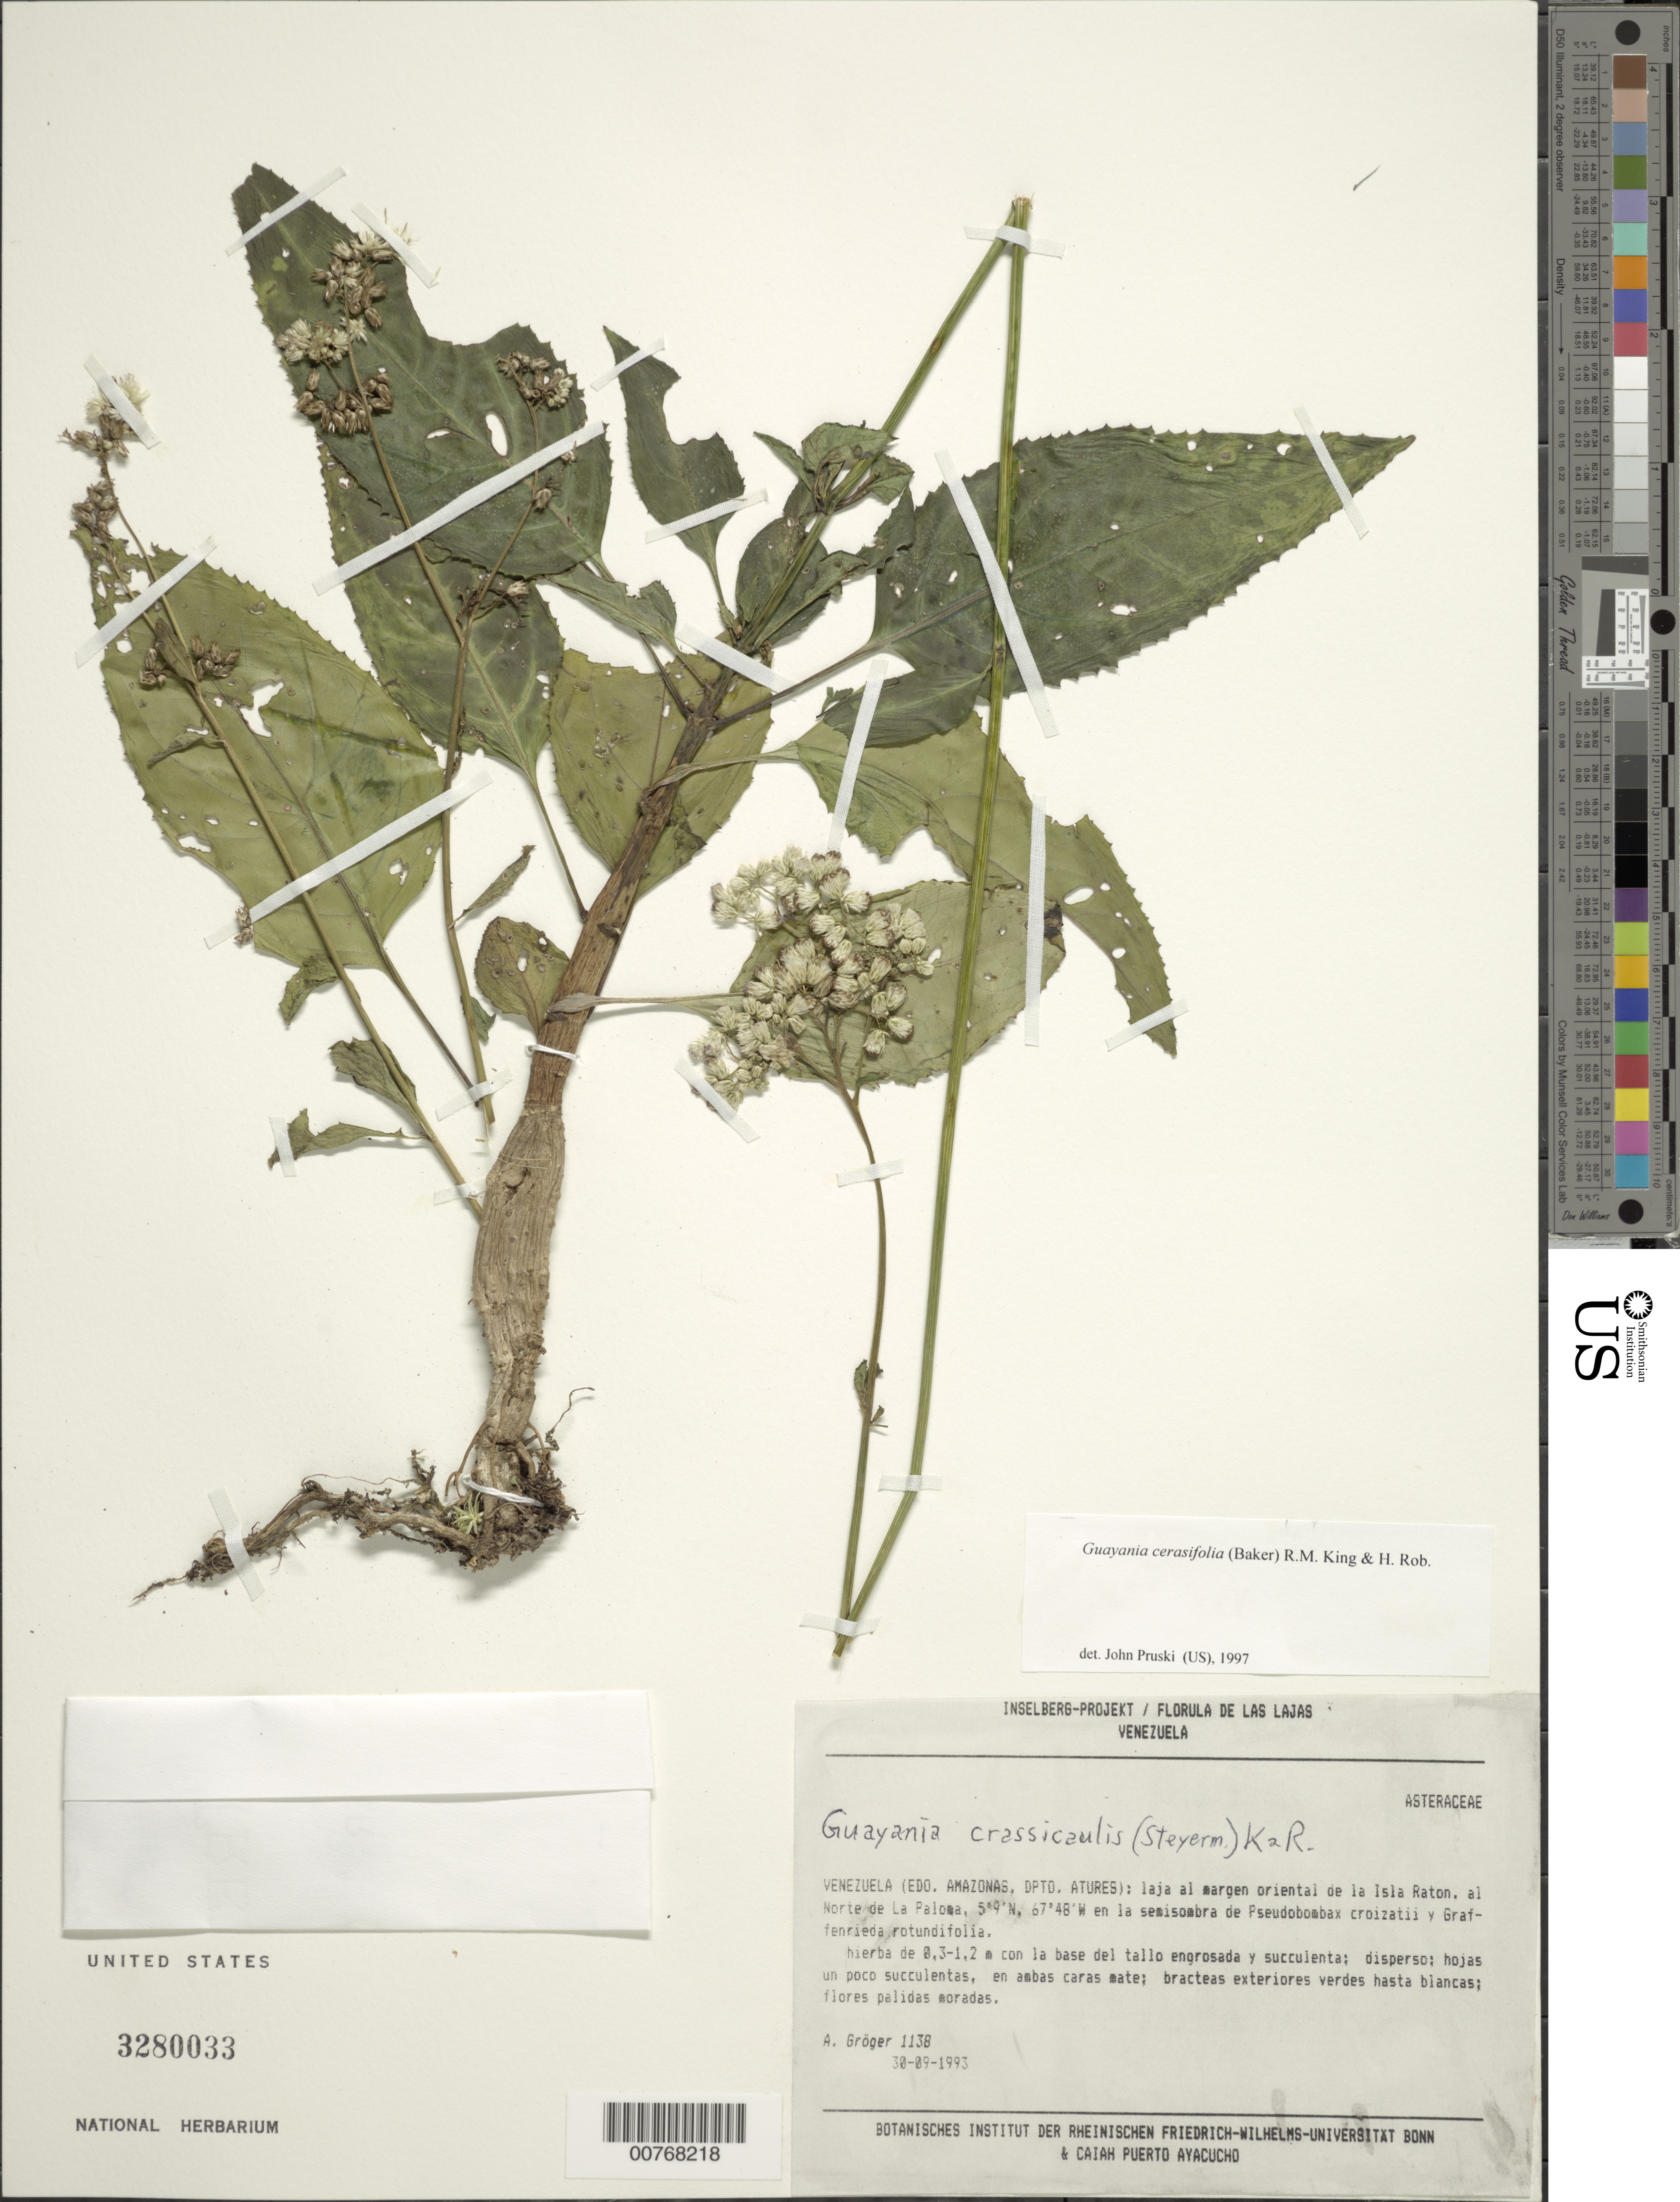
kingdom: Plantae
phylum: Tracheophyta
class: Magnoliopsida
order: Asterales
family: Asteraceae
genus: Guayania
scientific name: Guayania cerasifolia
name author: (Sch. Bip. ex Baker) R.M. King & H. Rob.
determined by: Pruski, J. F.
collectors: A. Gröger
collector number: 1138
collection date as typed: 30-Sep-93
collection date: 1993-09-30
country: Venezuela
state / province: Amazonas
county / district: Atures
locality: Isla Raton, N of La Paloma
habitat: Semisombra de Pseudobombax croizatii y Graffenrienda rotundifolia.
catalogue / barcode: US 3280033